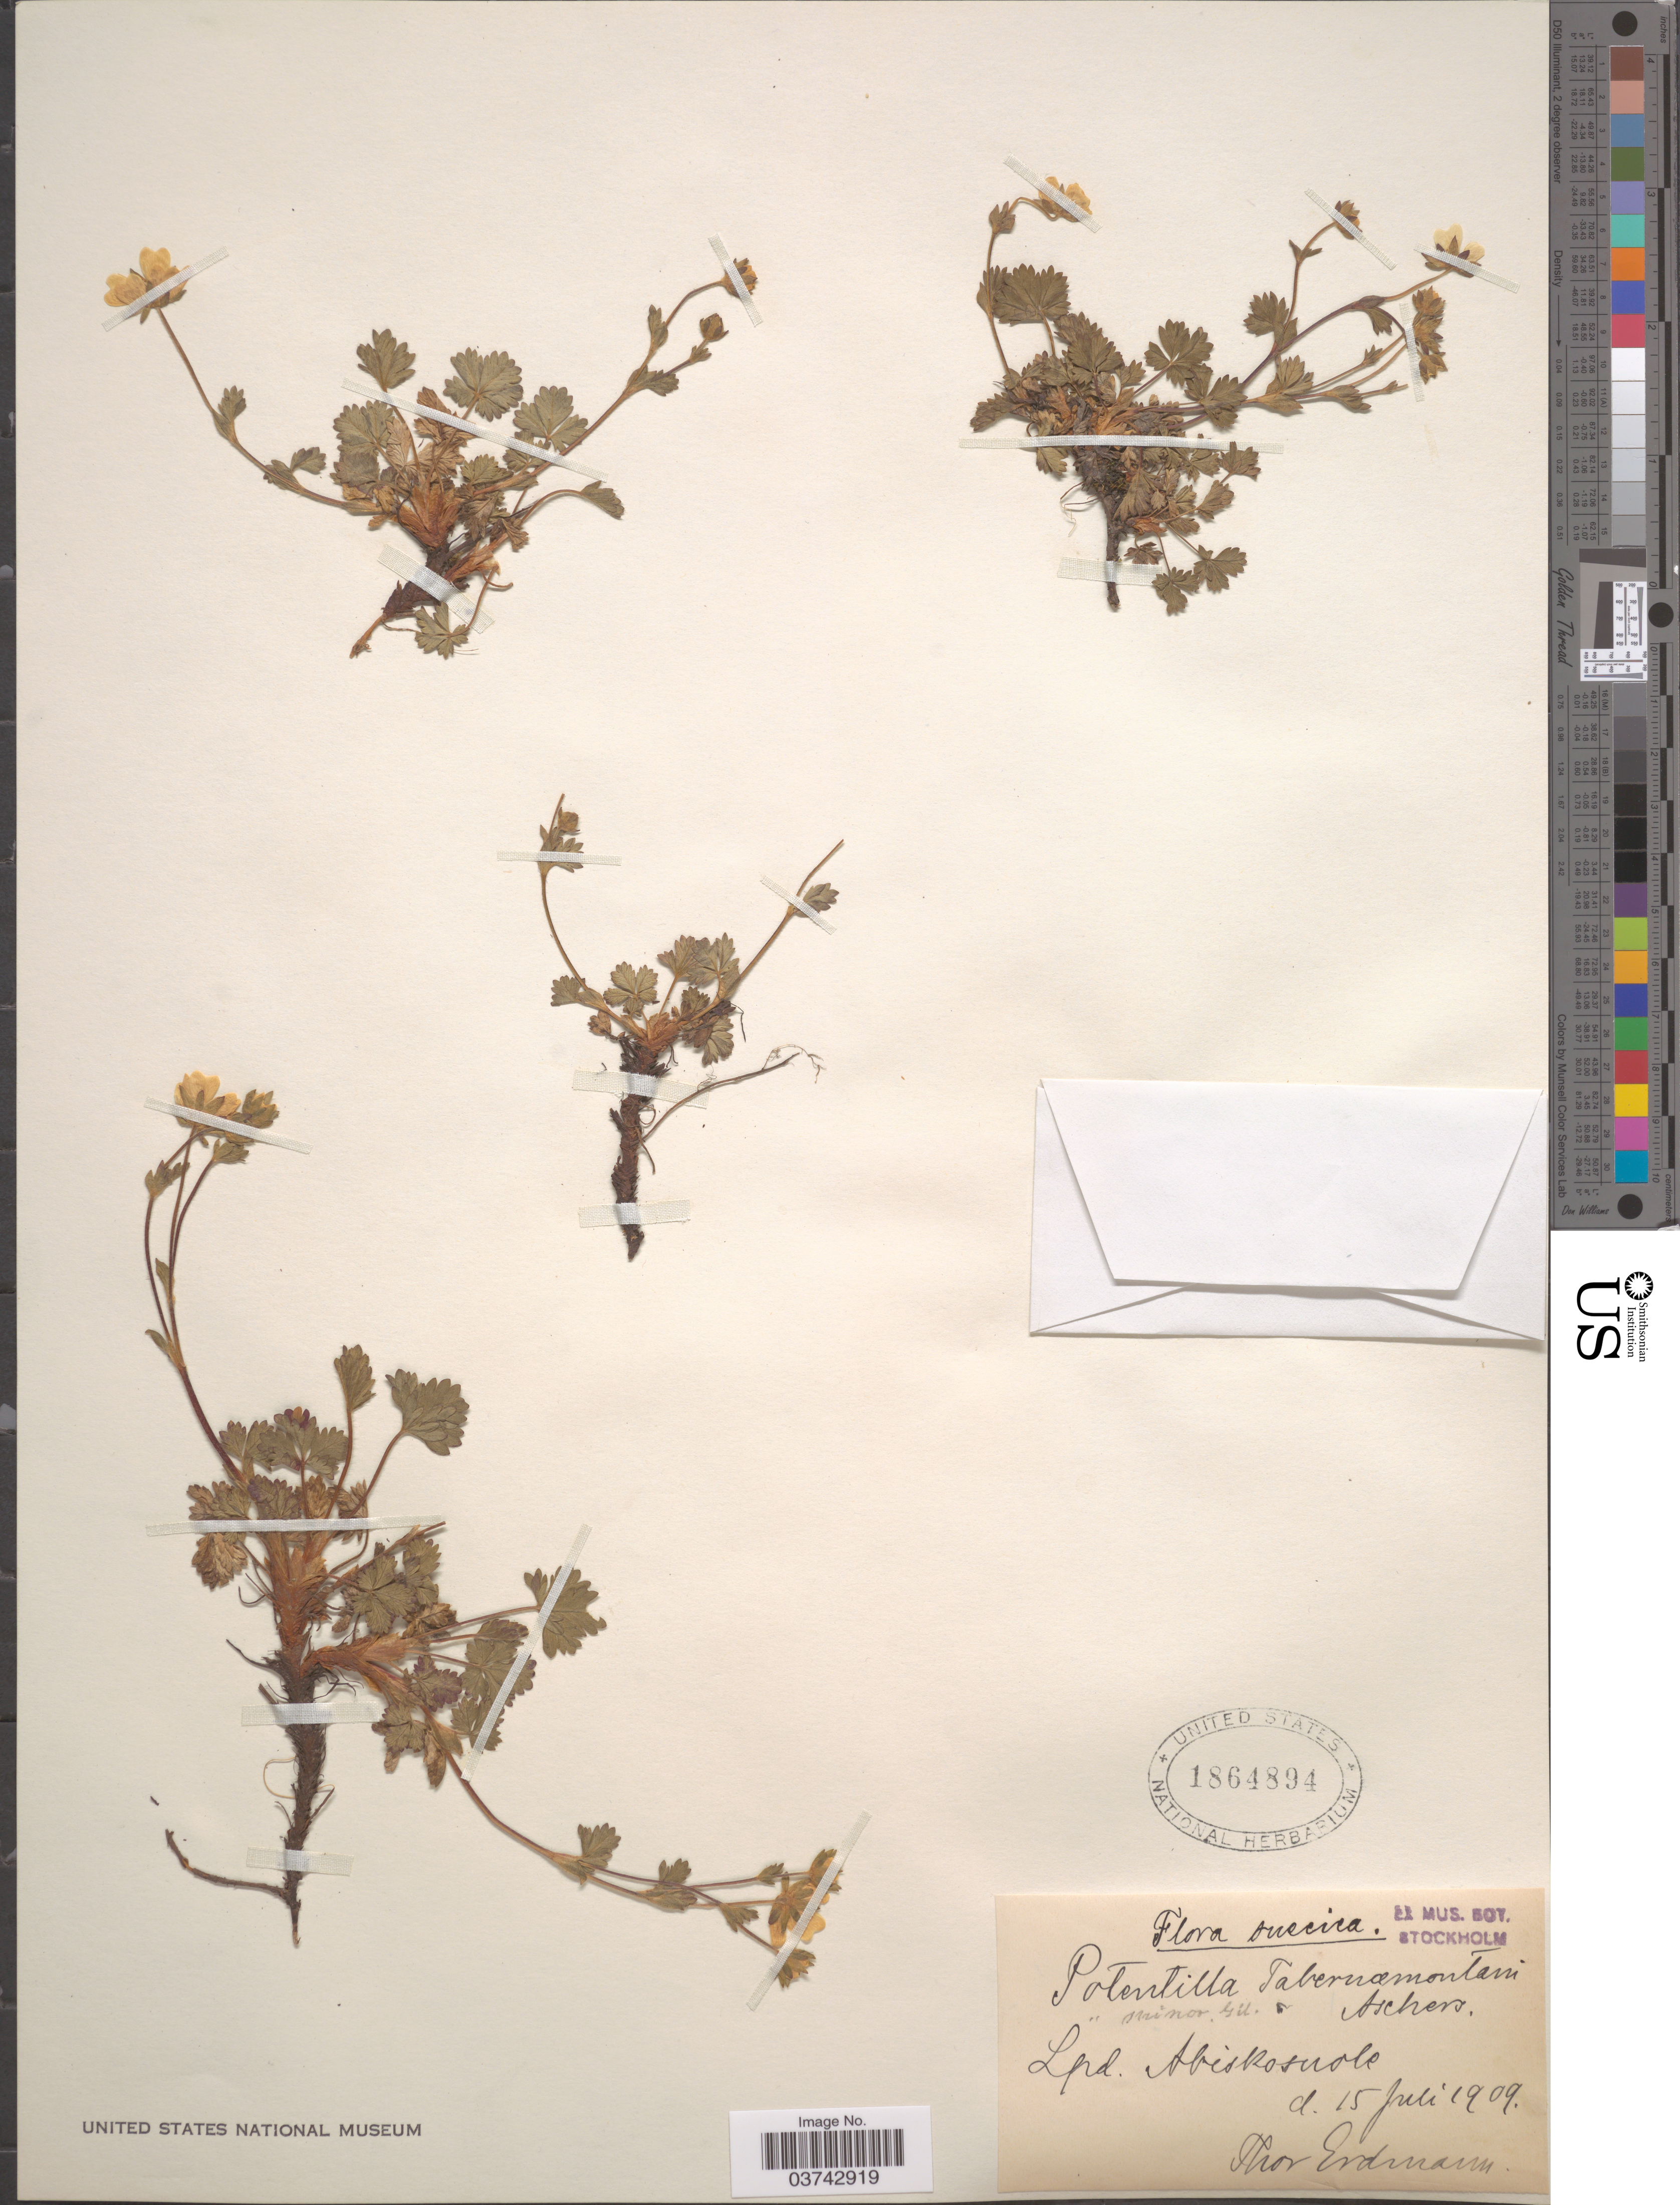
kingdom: Plantae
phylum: Tracheophyta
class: Magnoliopsida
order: Rosales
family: Rosaceae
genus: Potentilla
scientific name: Potentilla tabernaemontani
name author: Asch.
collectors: T. Erdmann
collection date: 1909-07-15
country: Sweden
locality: Suecica. Lpd. Abiskosnole.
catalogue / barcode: US 1864894